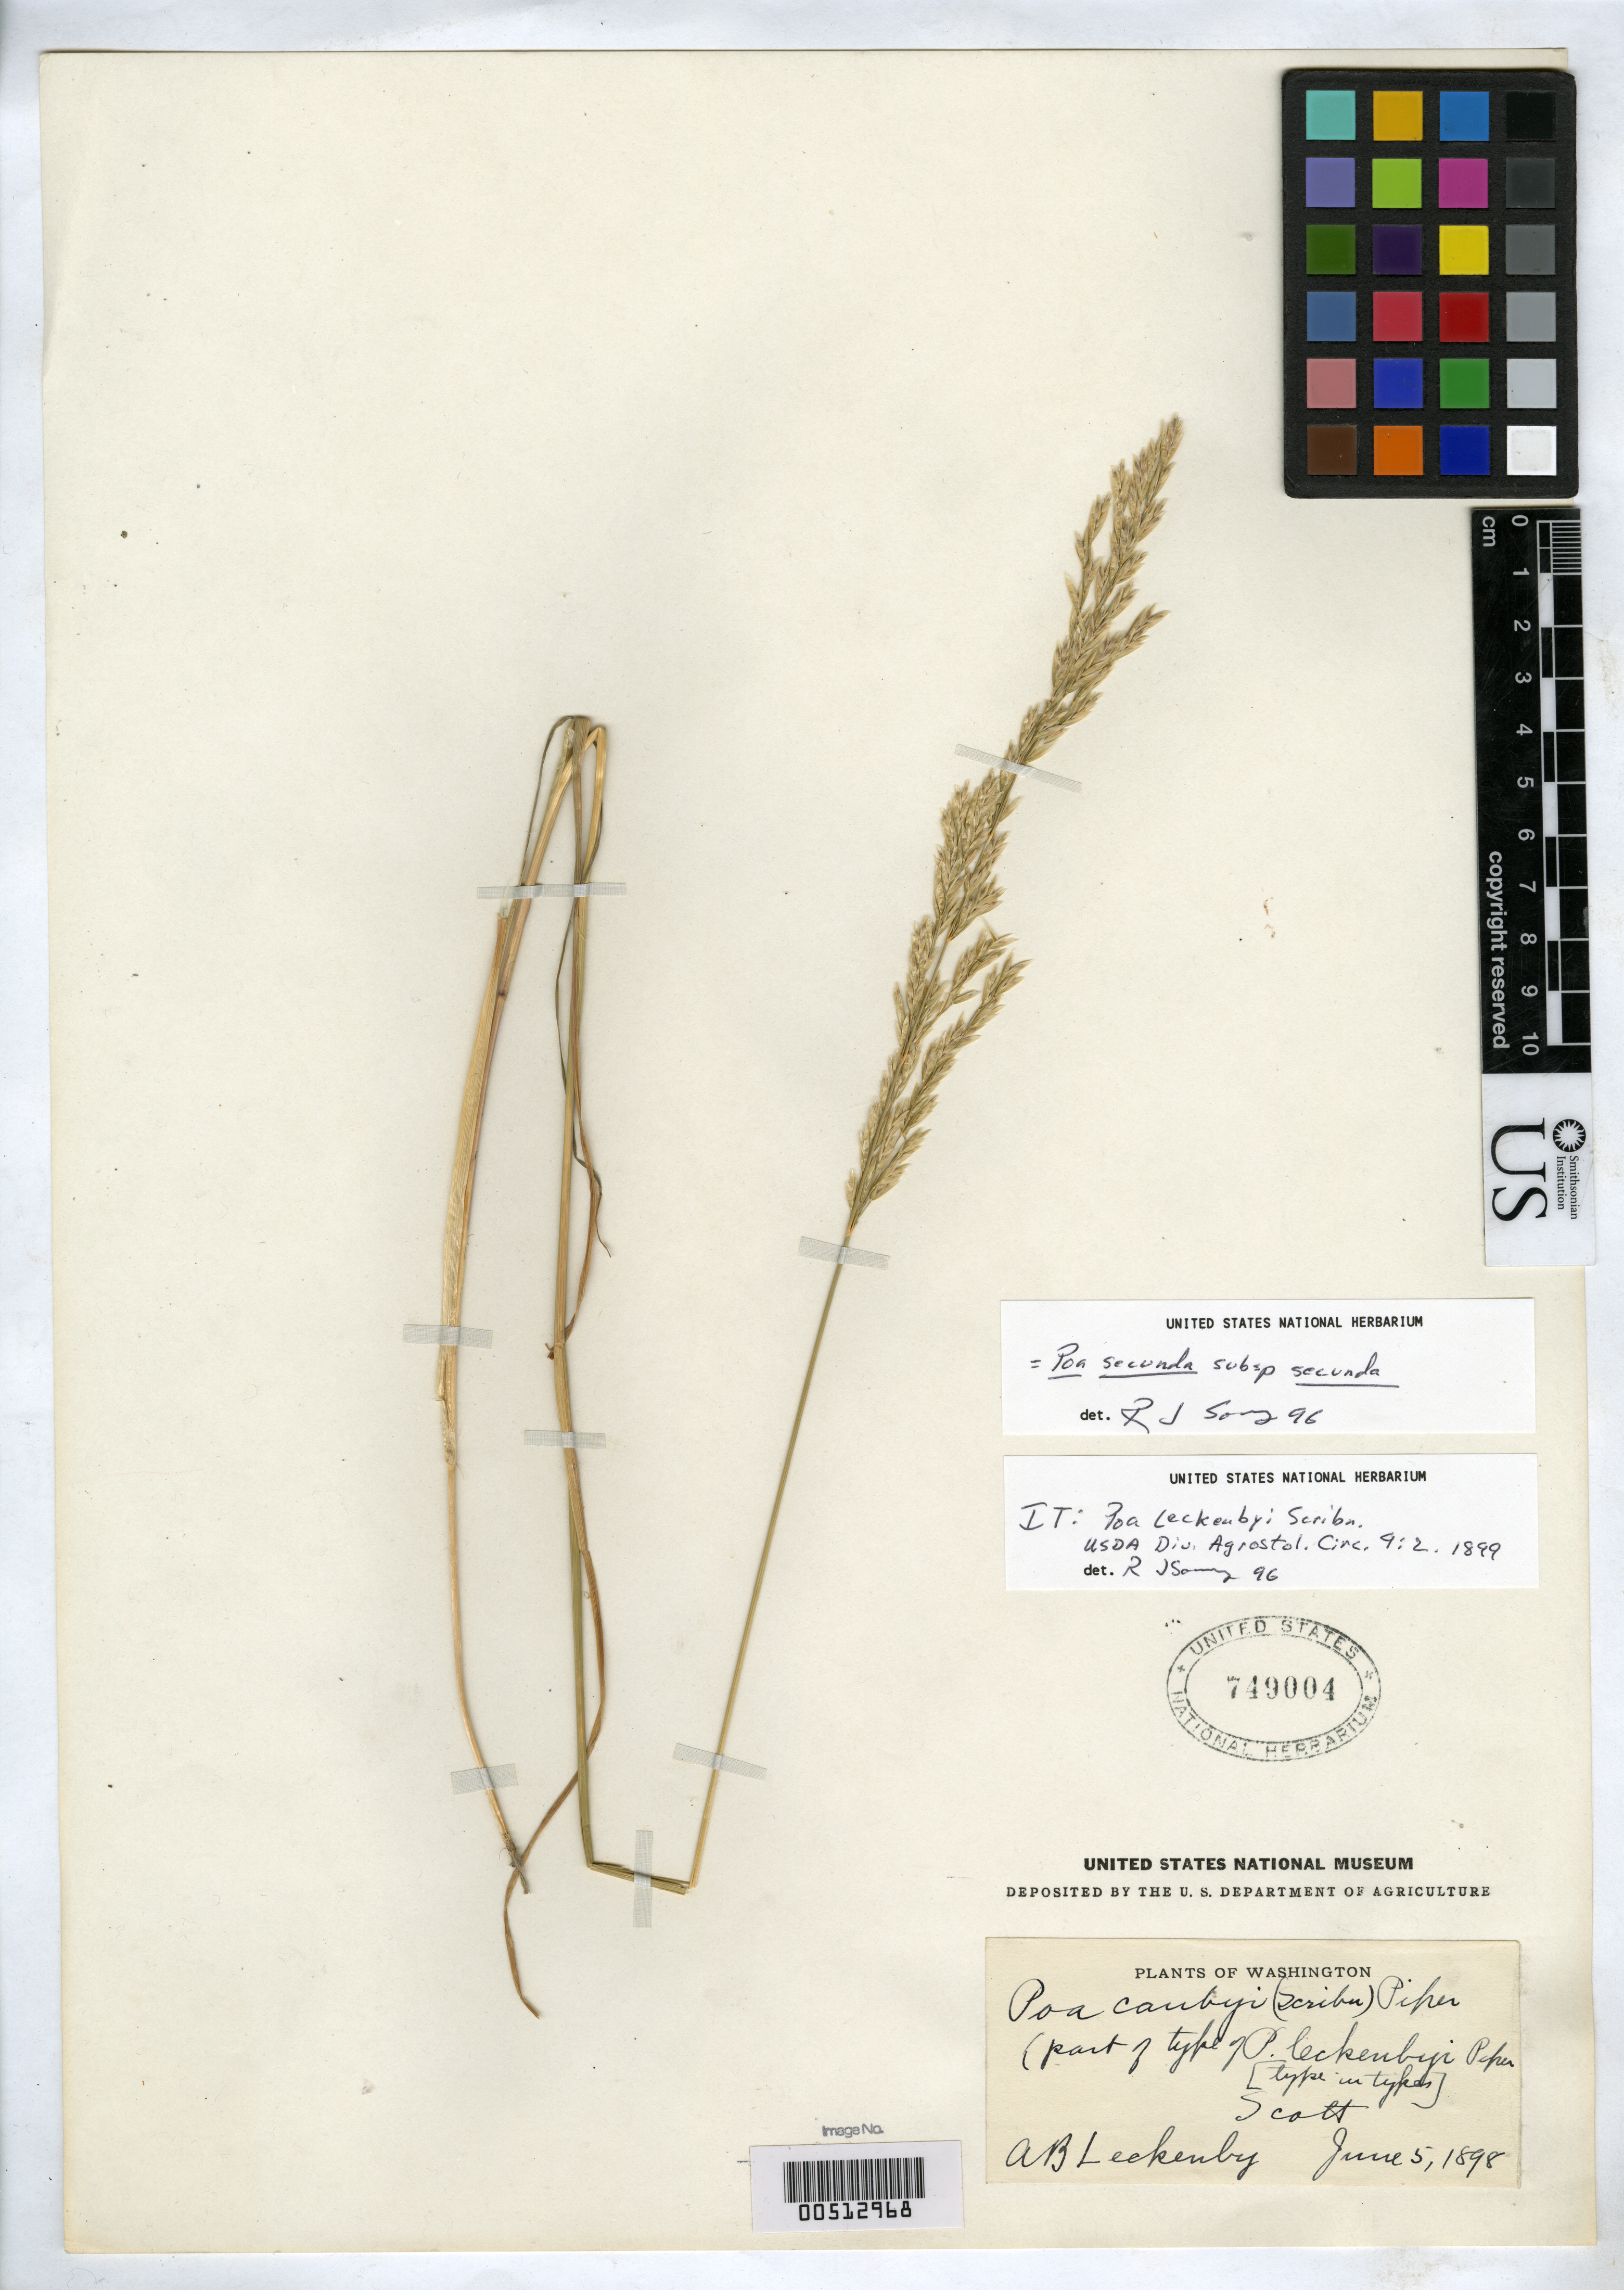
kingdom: Plantae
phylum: Tracheophyta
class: Liliopsida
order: Poales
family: Poaceae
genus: Poa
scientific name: Poa leckenbyi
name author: Scribn.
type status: Isotype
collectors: A. Leekenby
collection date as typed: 05 Jun 1898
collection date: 1898-06-05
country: United States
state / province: Washington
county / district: Klickitat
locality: Scott.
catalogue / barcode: US 79004